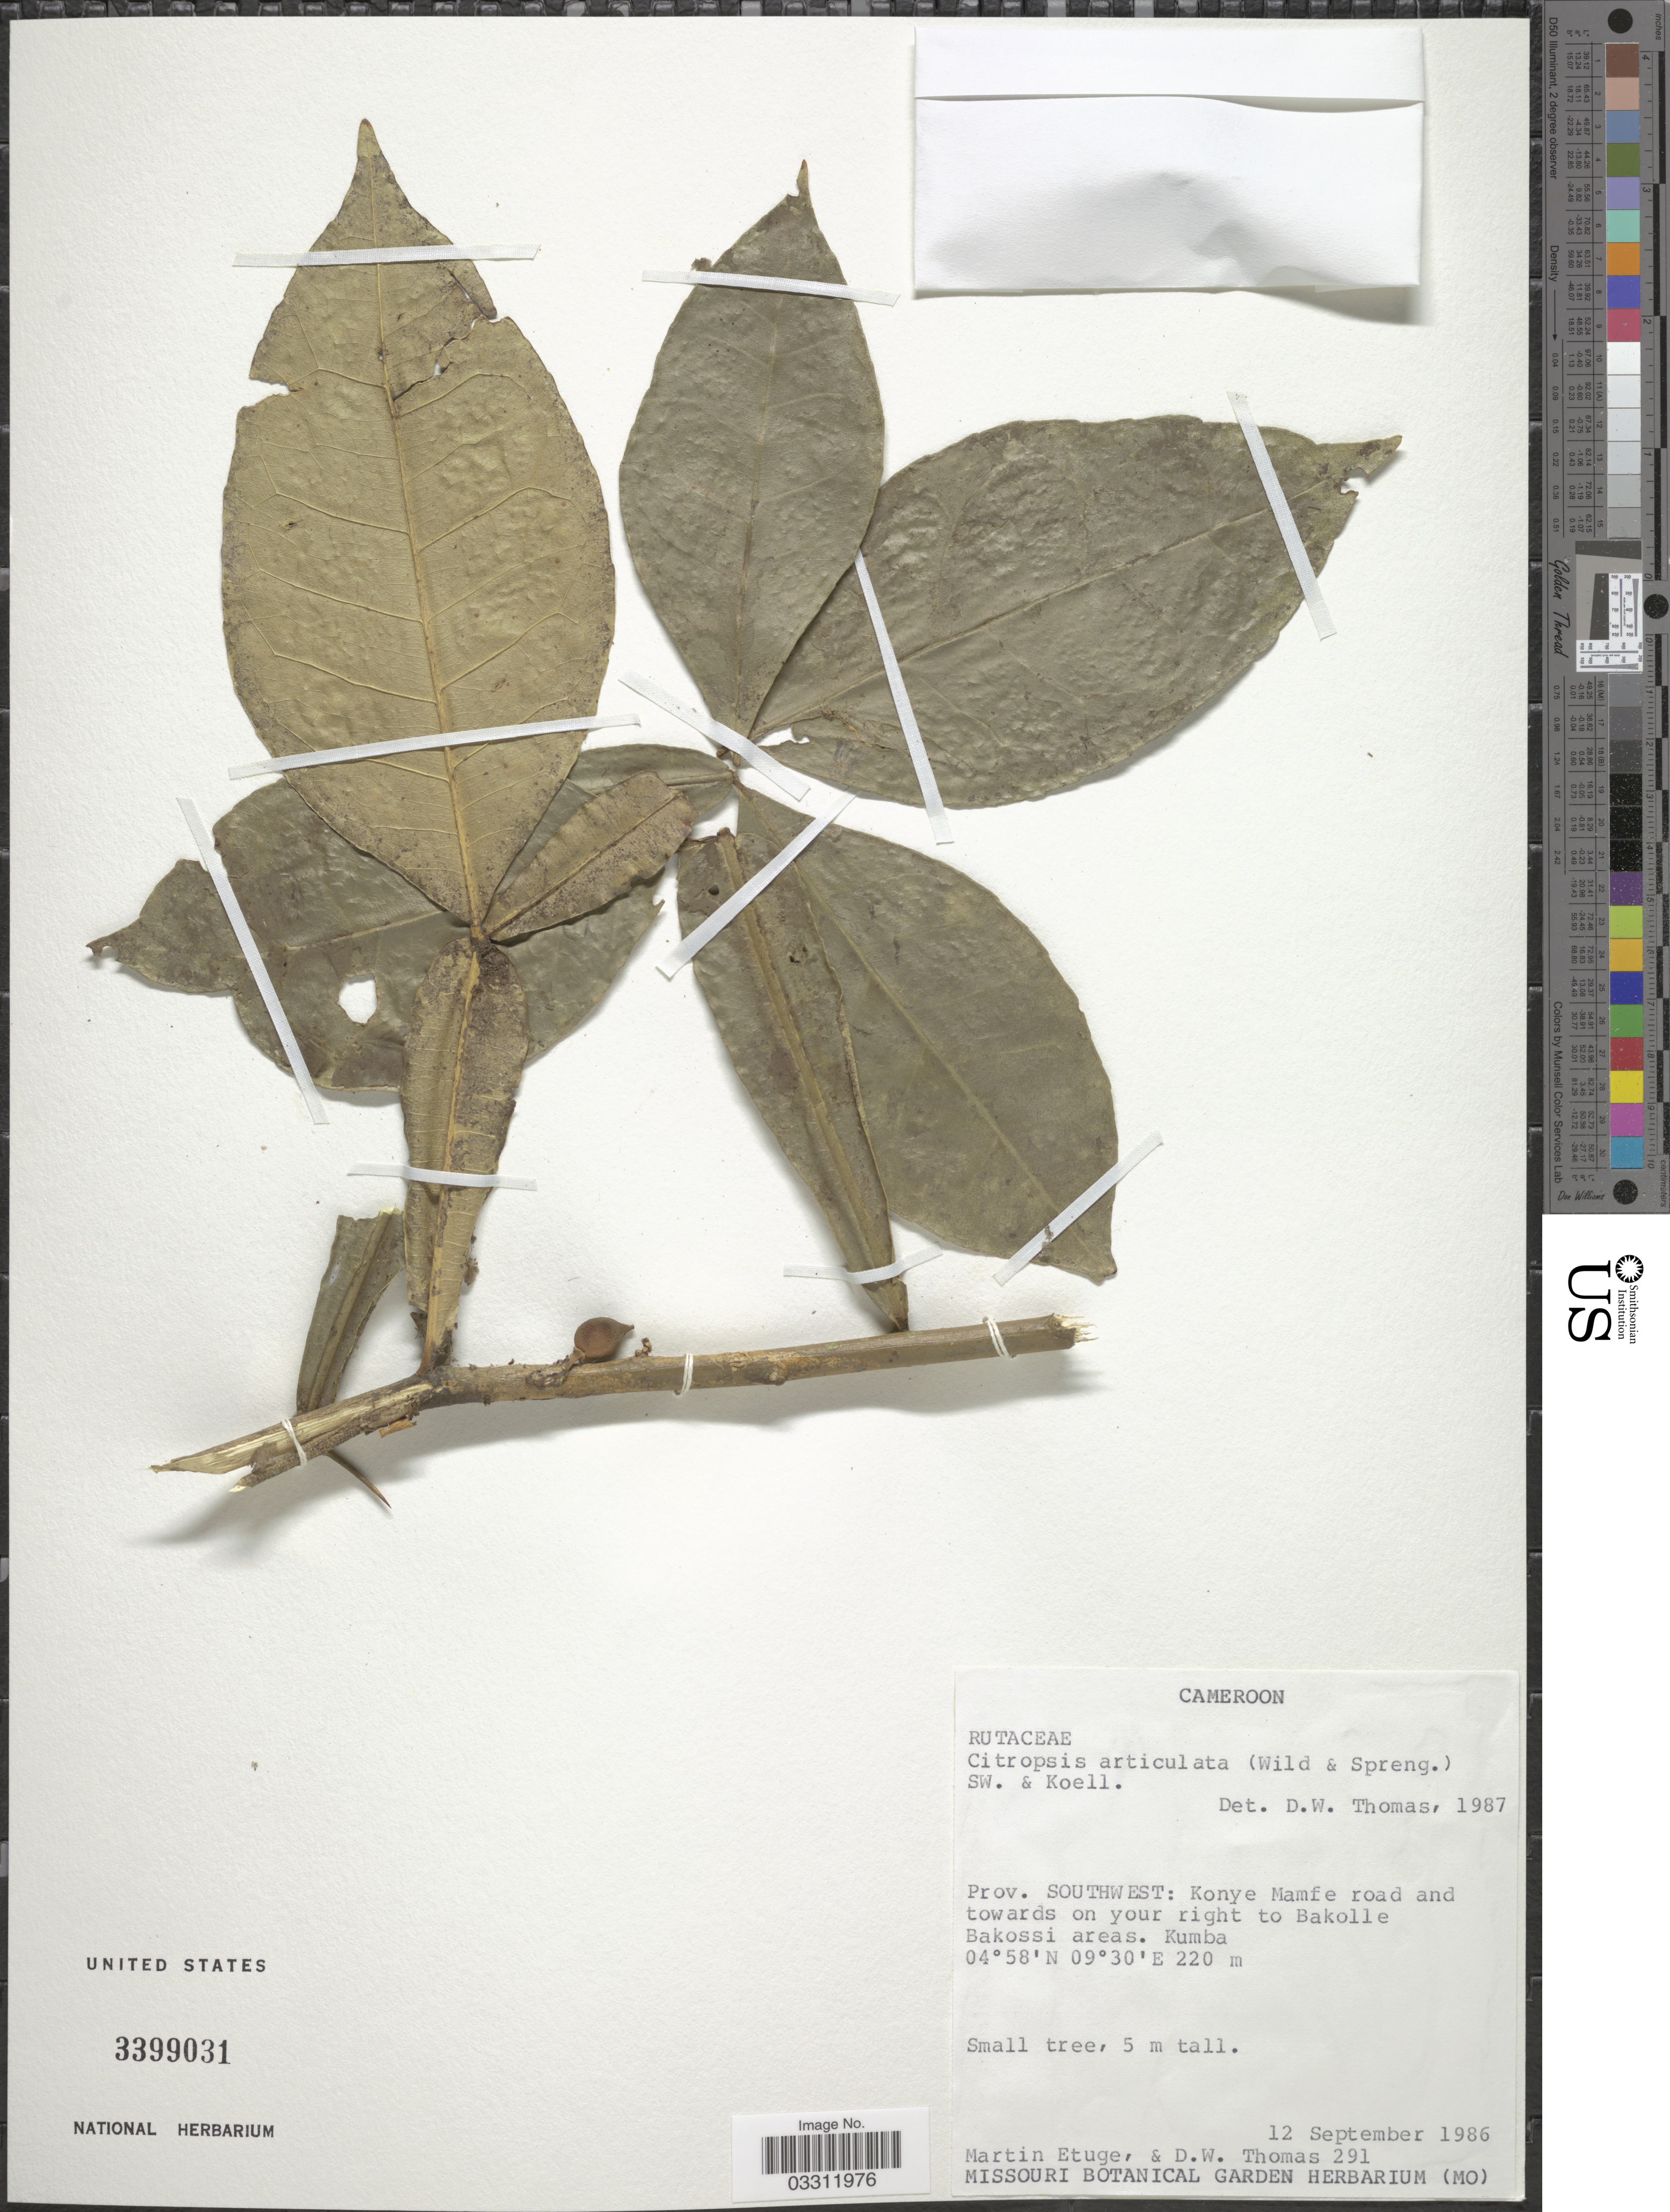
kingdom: Plantae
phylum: Tracheophyta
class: Magnoliopsida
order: Sapindales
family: Rutaceae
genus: Citropsis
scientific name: Citropsis articulata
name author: (Willd. ex Spreng.) Swingle & M. Kellerm.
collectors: M. Etuge & D. W. Thomas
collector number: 291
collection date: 1986-09-12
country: Cameroon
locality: Prov. Southwest: Konye Mamfe road and towards on your right to Bakolle Bakossi areas. Kumba.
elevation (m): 220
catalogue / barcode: US 3399031